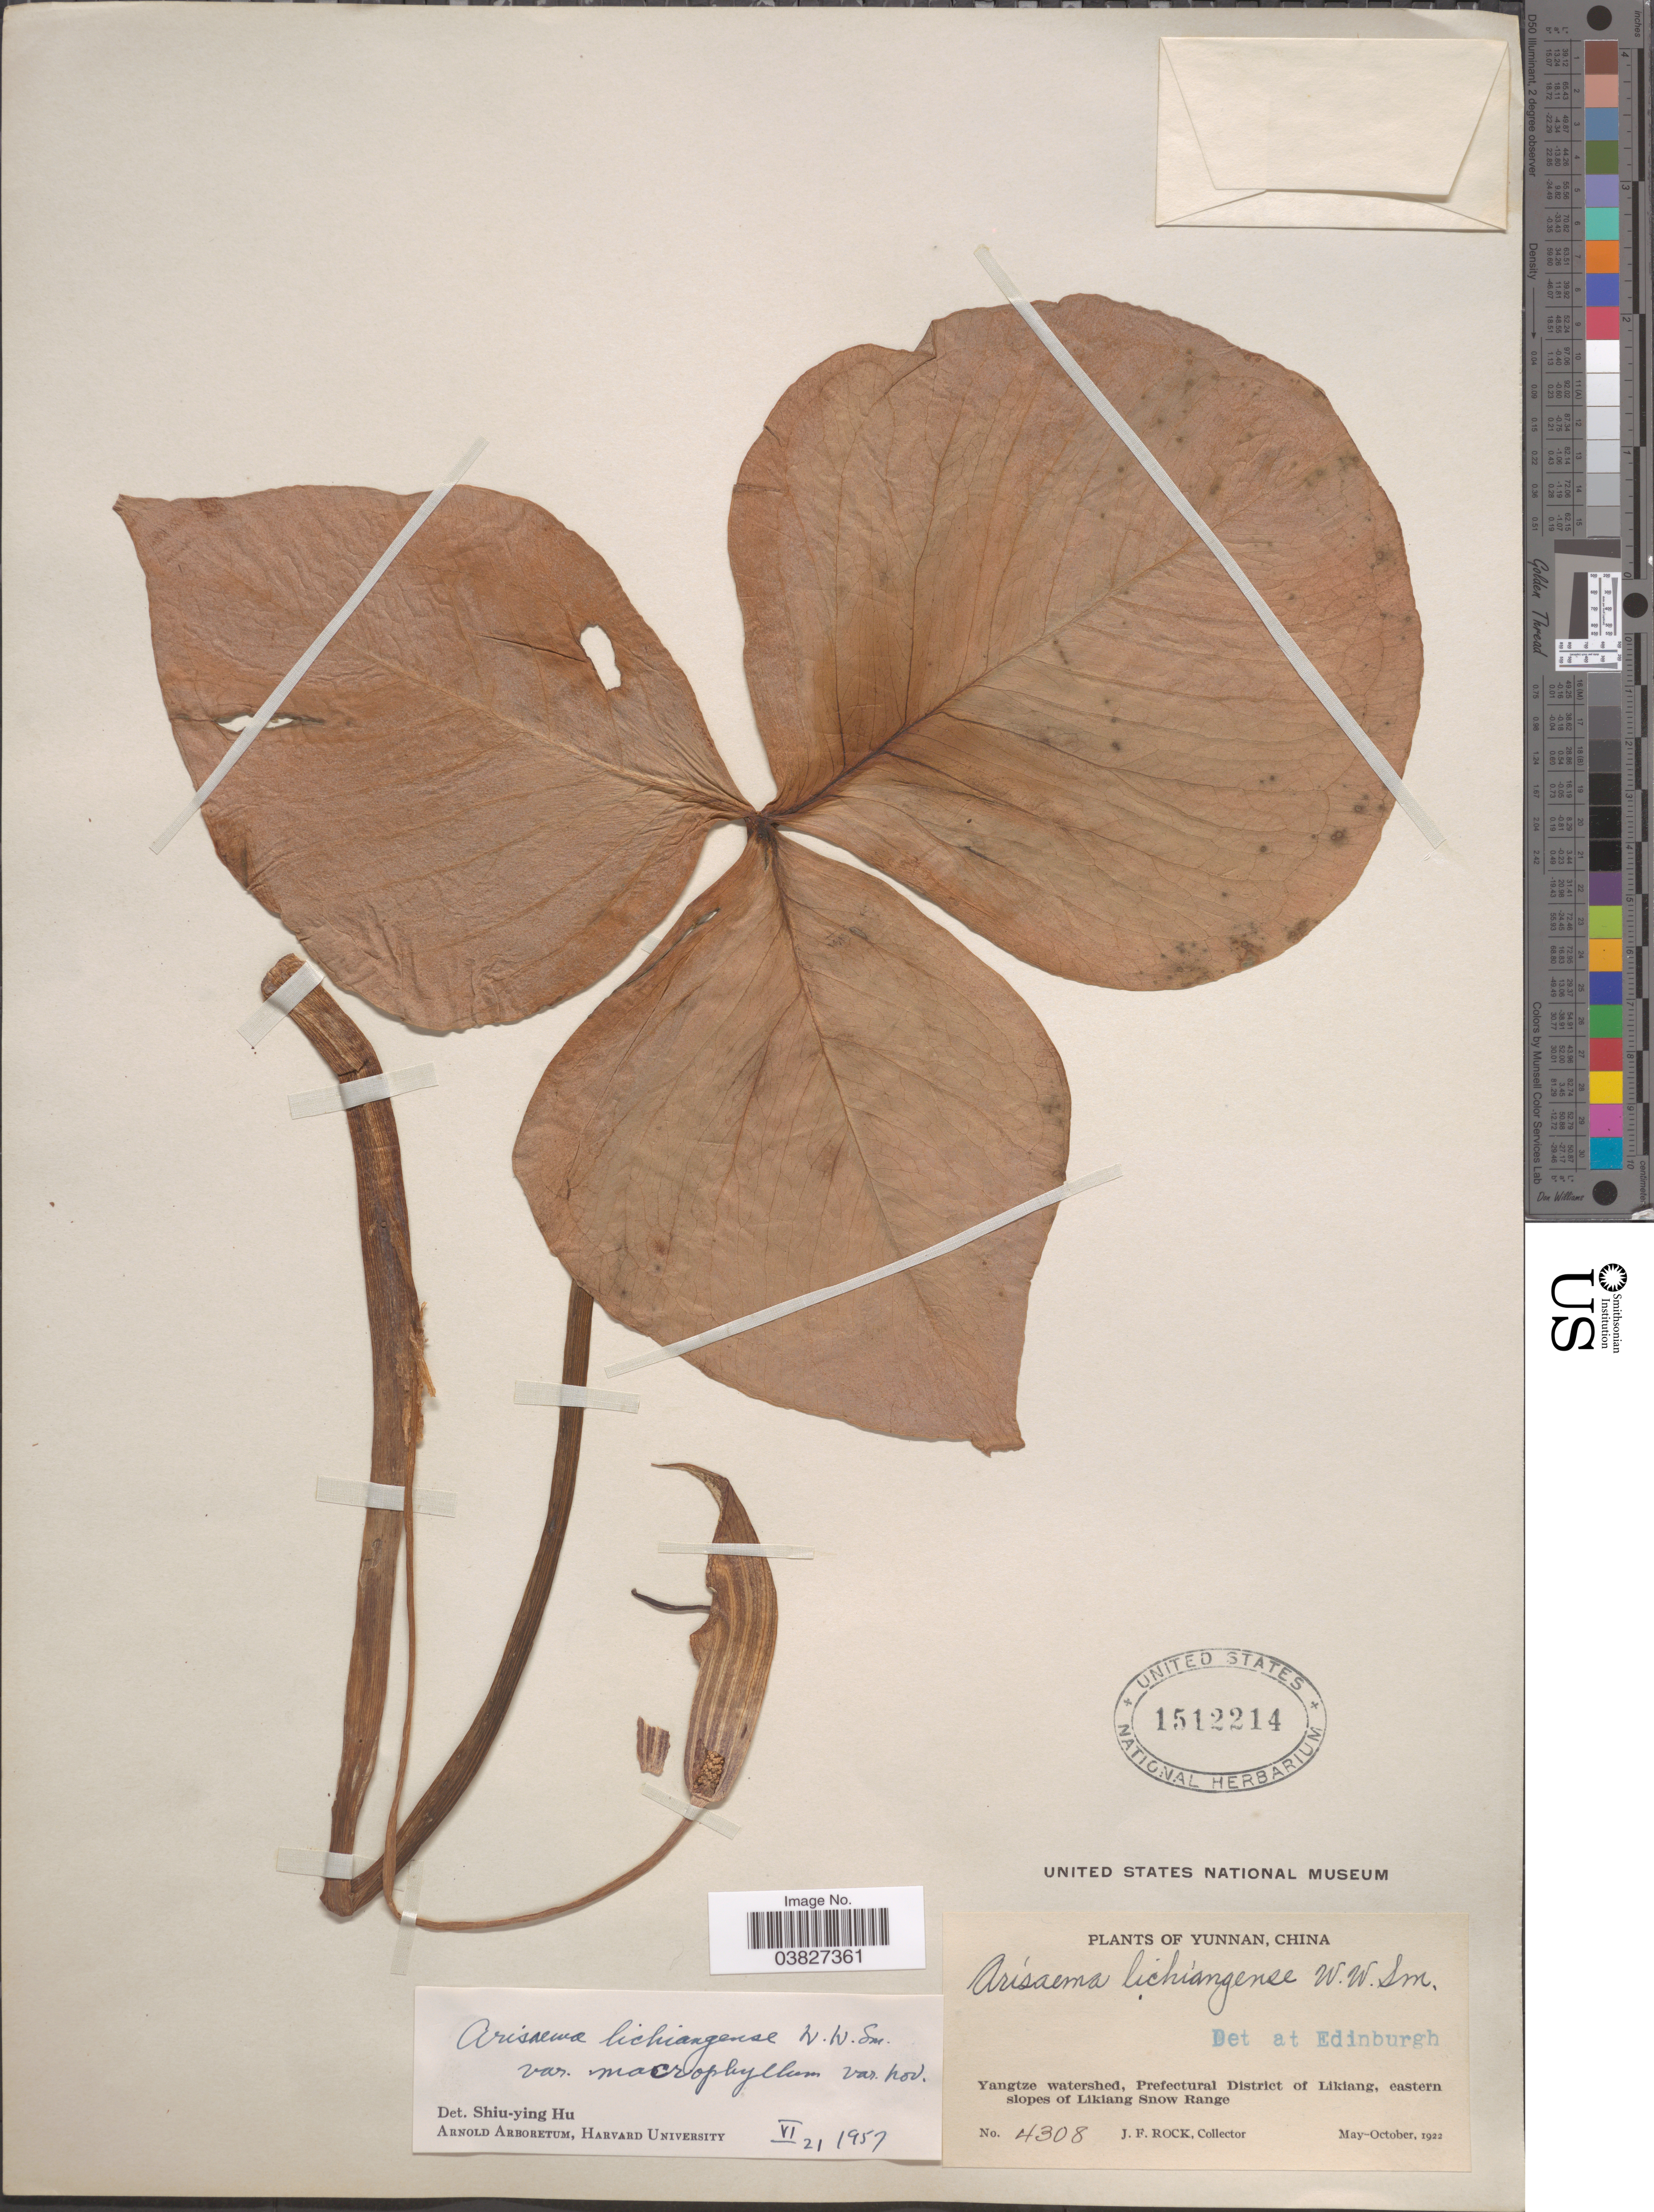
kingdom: Plantae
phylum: Tracheophyta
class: Liliopsida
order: Alismatales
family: Araceae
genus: Arisaema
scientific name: Arisaema lichiangense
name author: W.W. Sm.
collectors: J. Rock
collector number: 4308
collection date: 1922-05/1922-10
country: China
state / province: Yunnan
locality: Yangtze watershed, Prefectural District of Likiang, eastern slopes of Likiang Snow Range.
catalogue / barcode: US 1512214